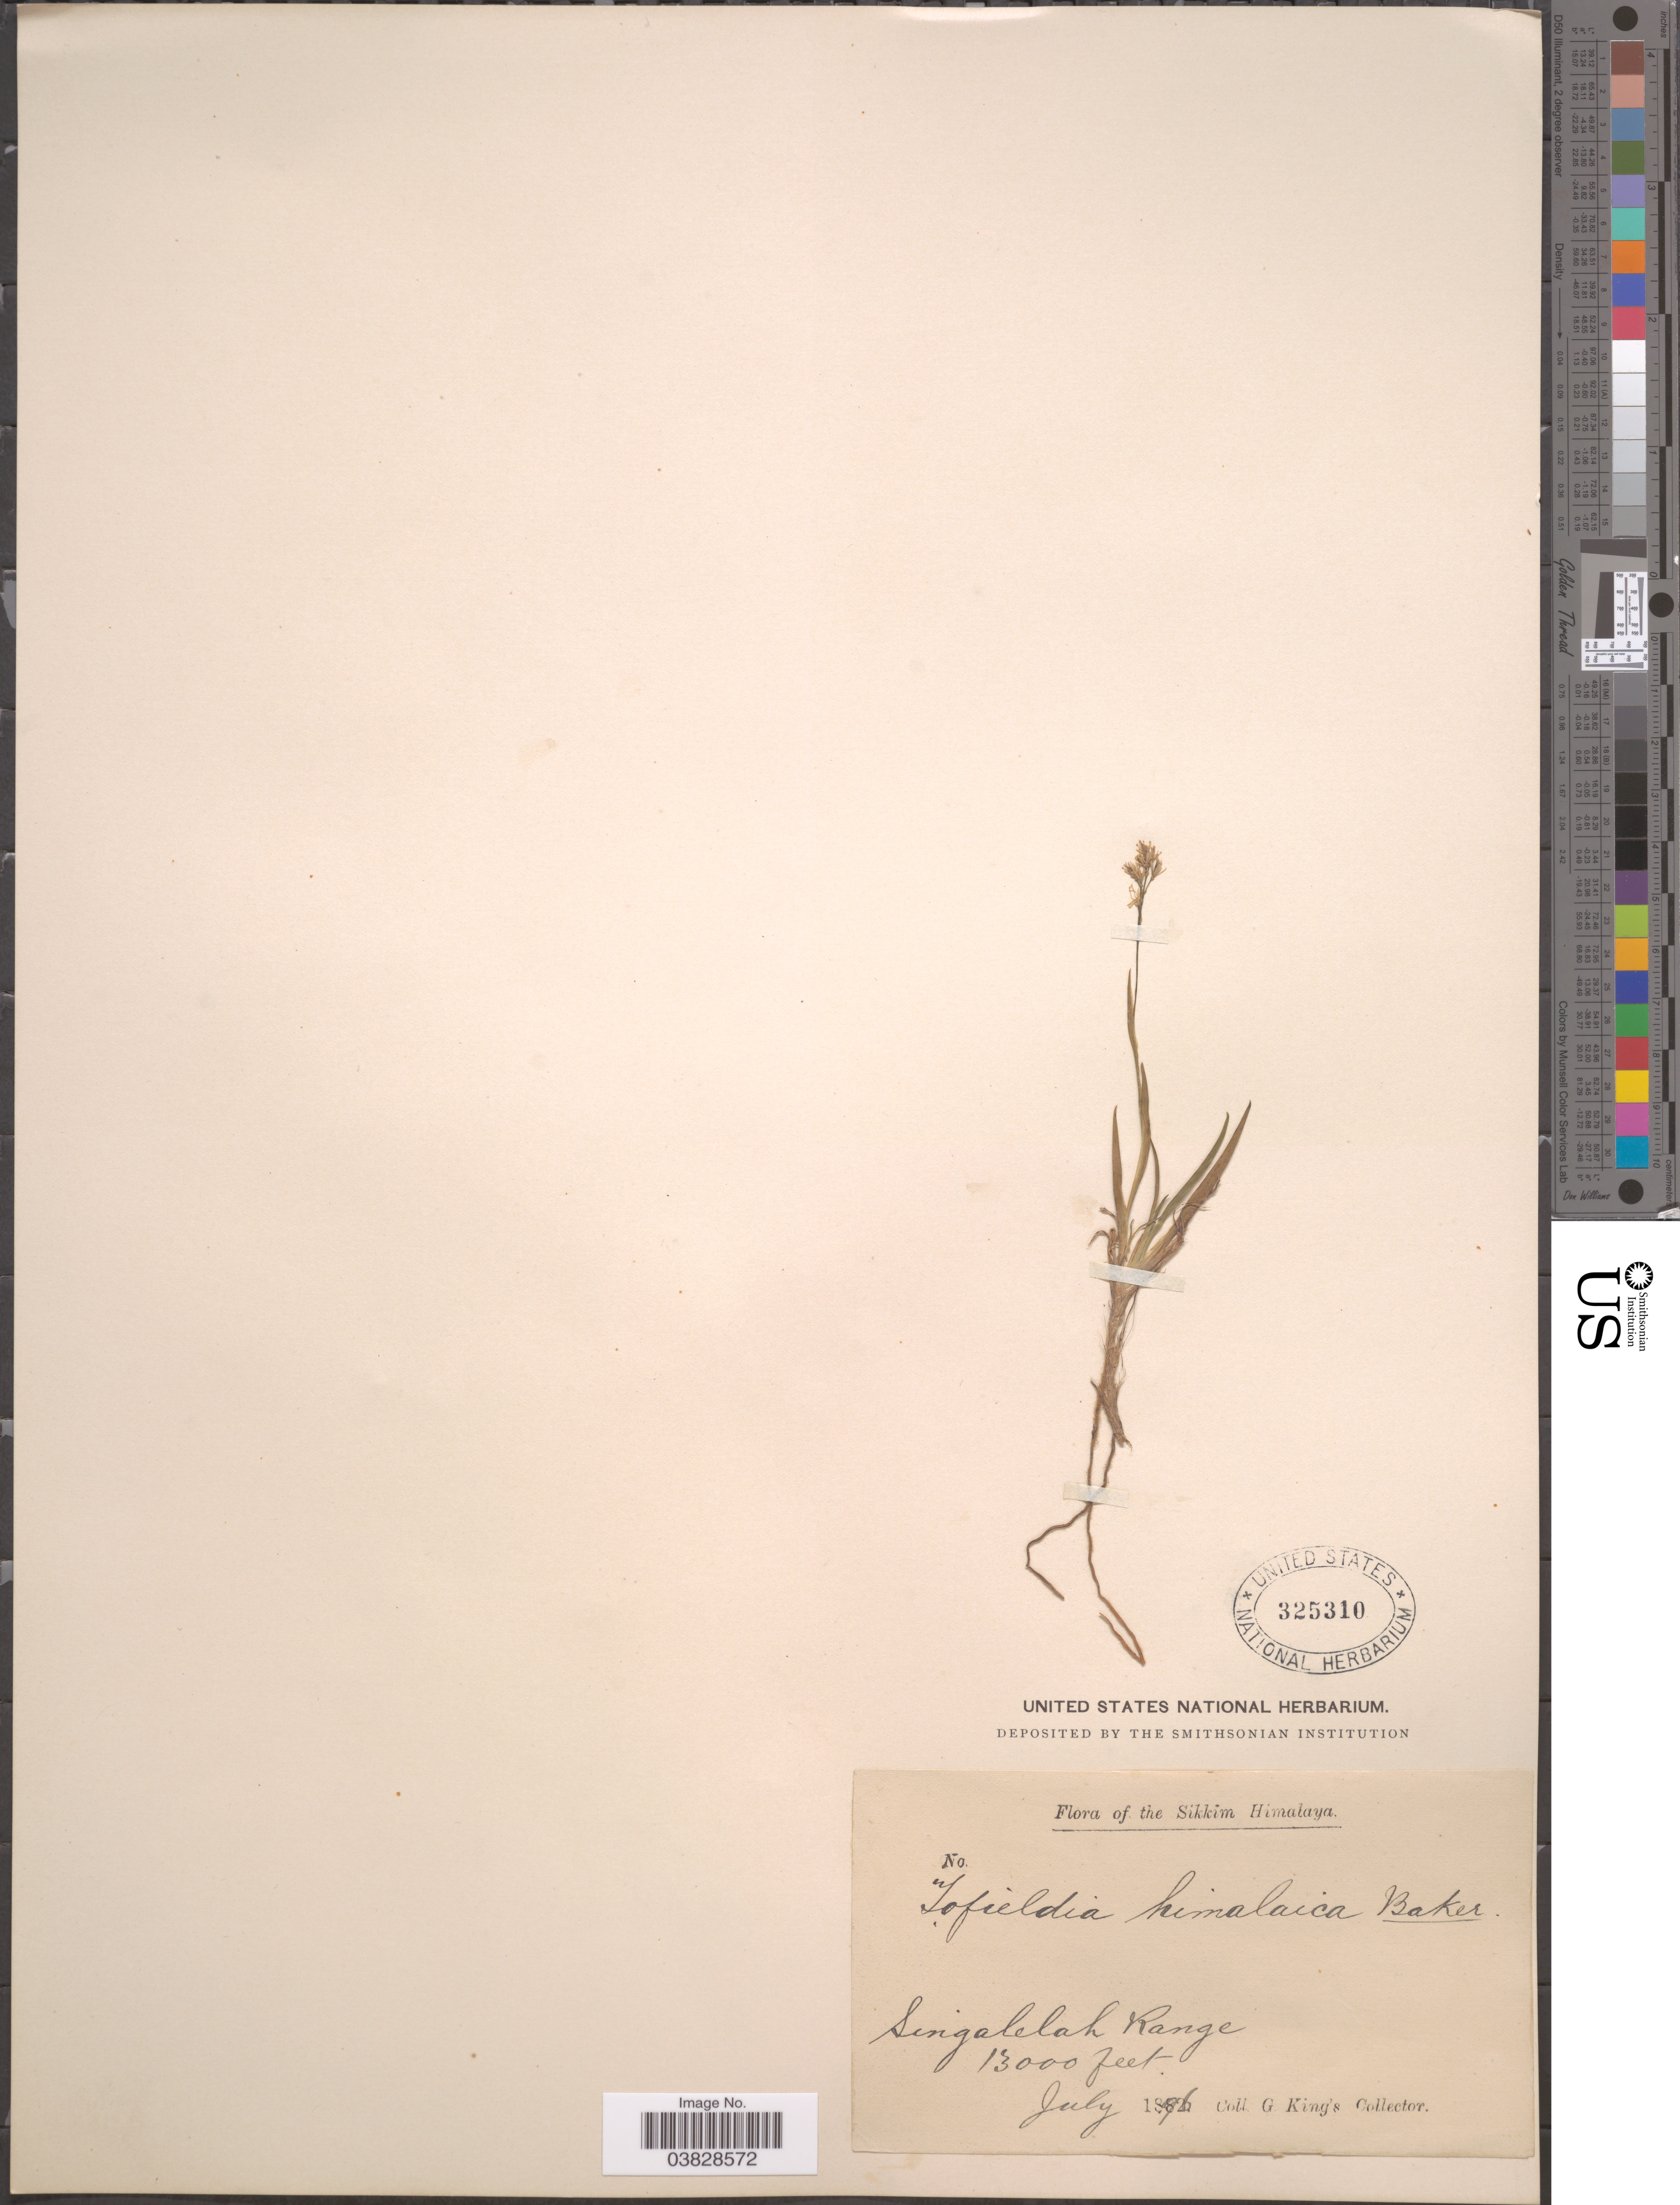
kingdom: Plantae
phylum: Tracheophyta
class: Liliopsida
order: Alismatales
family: Tofieldiaceae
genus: Tofieldia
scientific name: Tofieldia himalaica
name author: Baker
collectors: Dr. King's collector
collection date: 1876-07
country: India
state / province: Sikkim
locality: The Sikkim Himalaya. Singalelah Range.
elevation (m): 3962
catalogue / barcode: US 325310